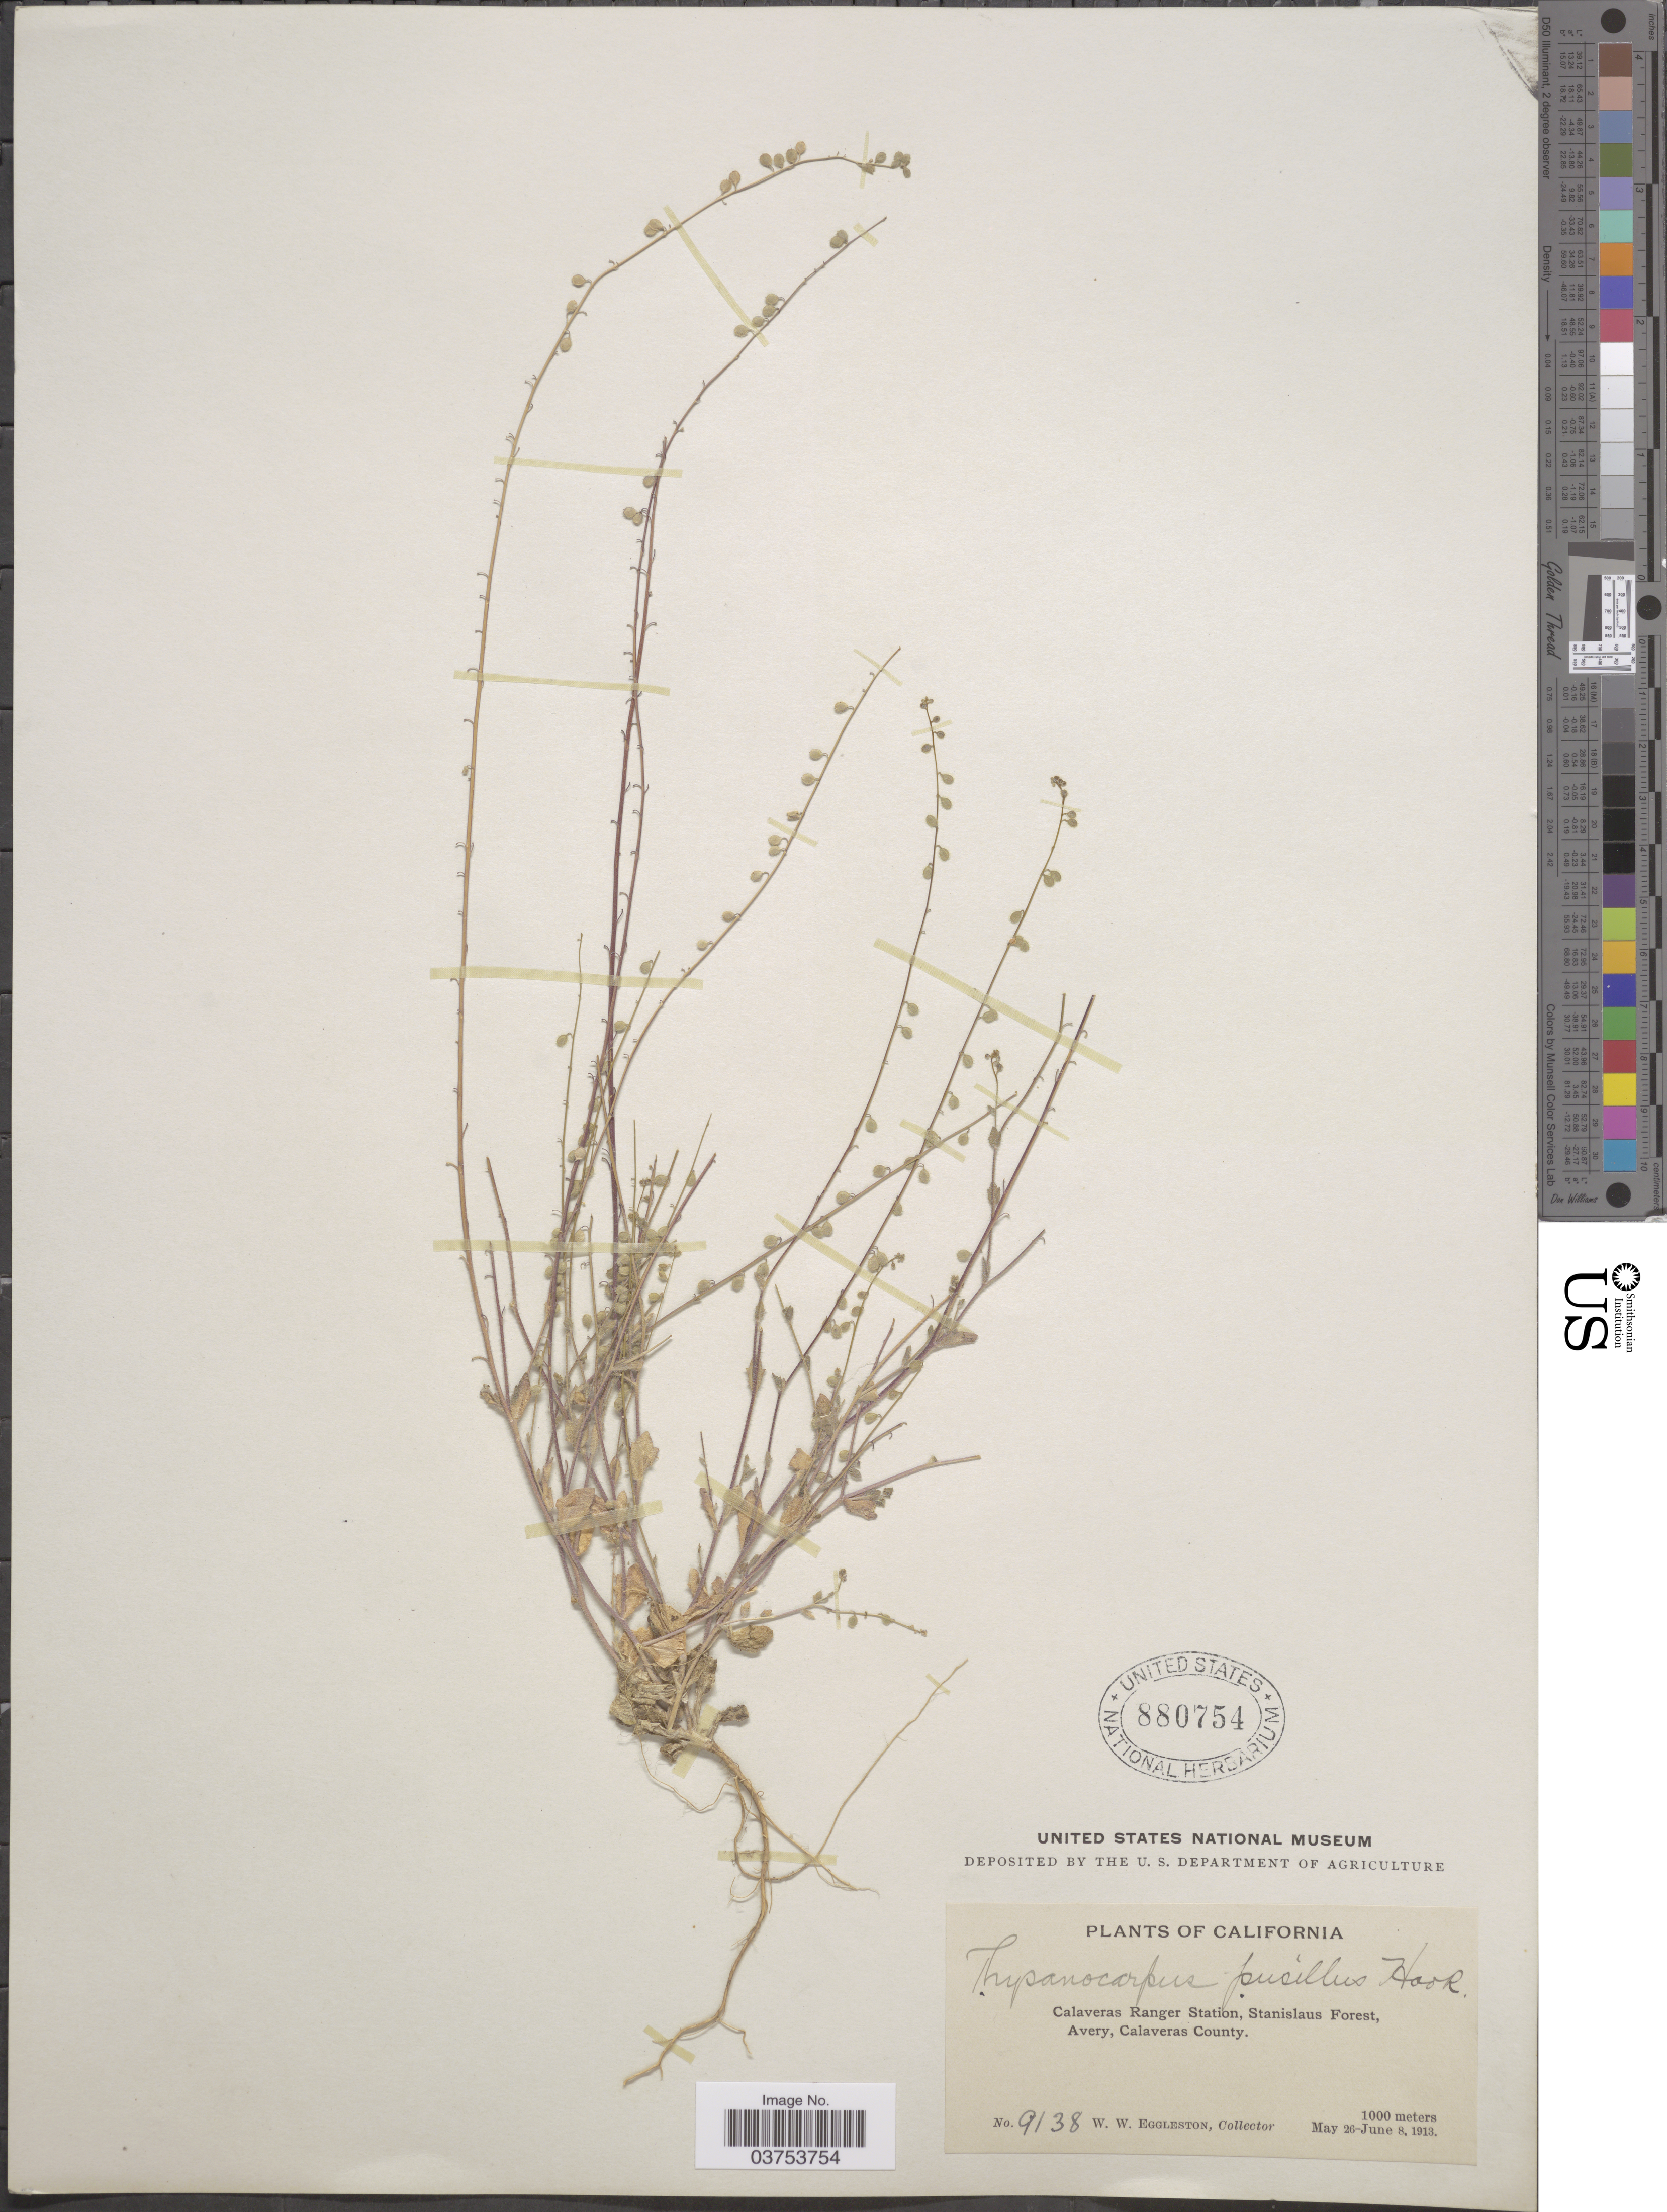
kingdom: Plantae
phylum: Tracheophyta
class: Magnoliopsida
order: Brassicales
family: Brassicaceae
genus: Athysanus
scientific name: Athysanus pusillus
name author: (Hook.) Greene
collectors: W. W. Eggleston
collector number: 9138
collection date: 1913-05-26/1913-06-08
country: United States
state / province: California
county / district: Calaveras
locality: Calaveras Ranger Station, Stanislaus Forest, Avery, Calaveras County.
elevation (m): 1000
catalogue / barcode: US 880754